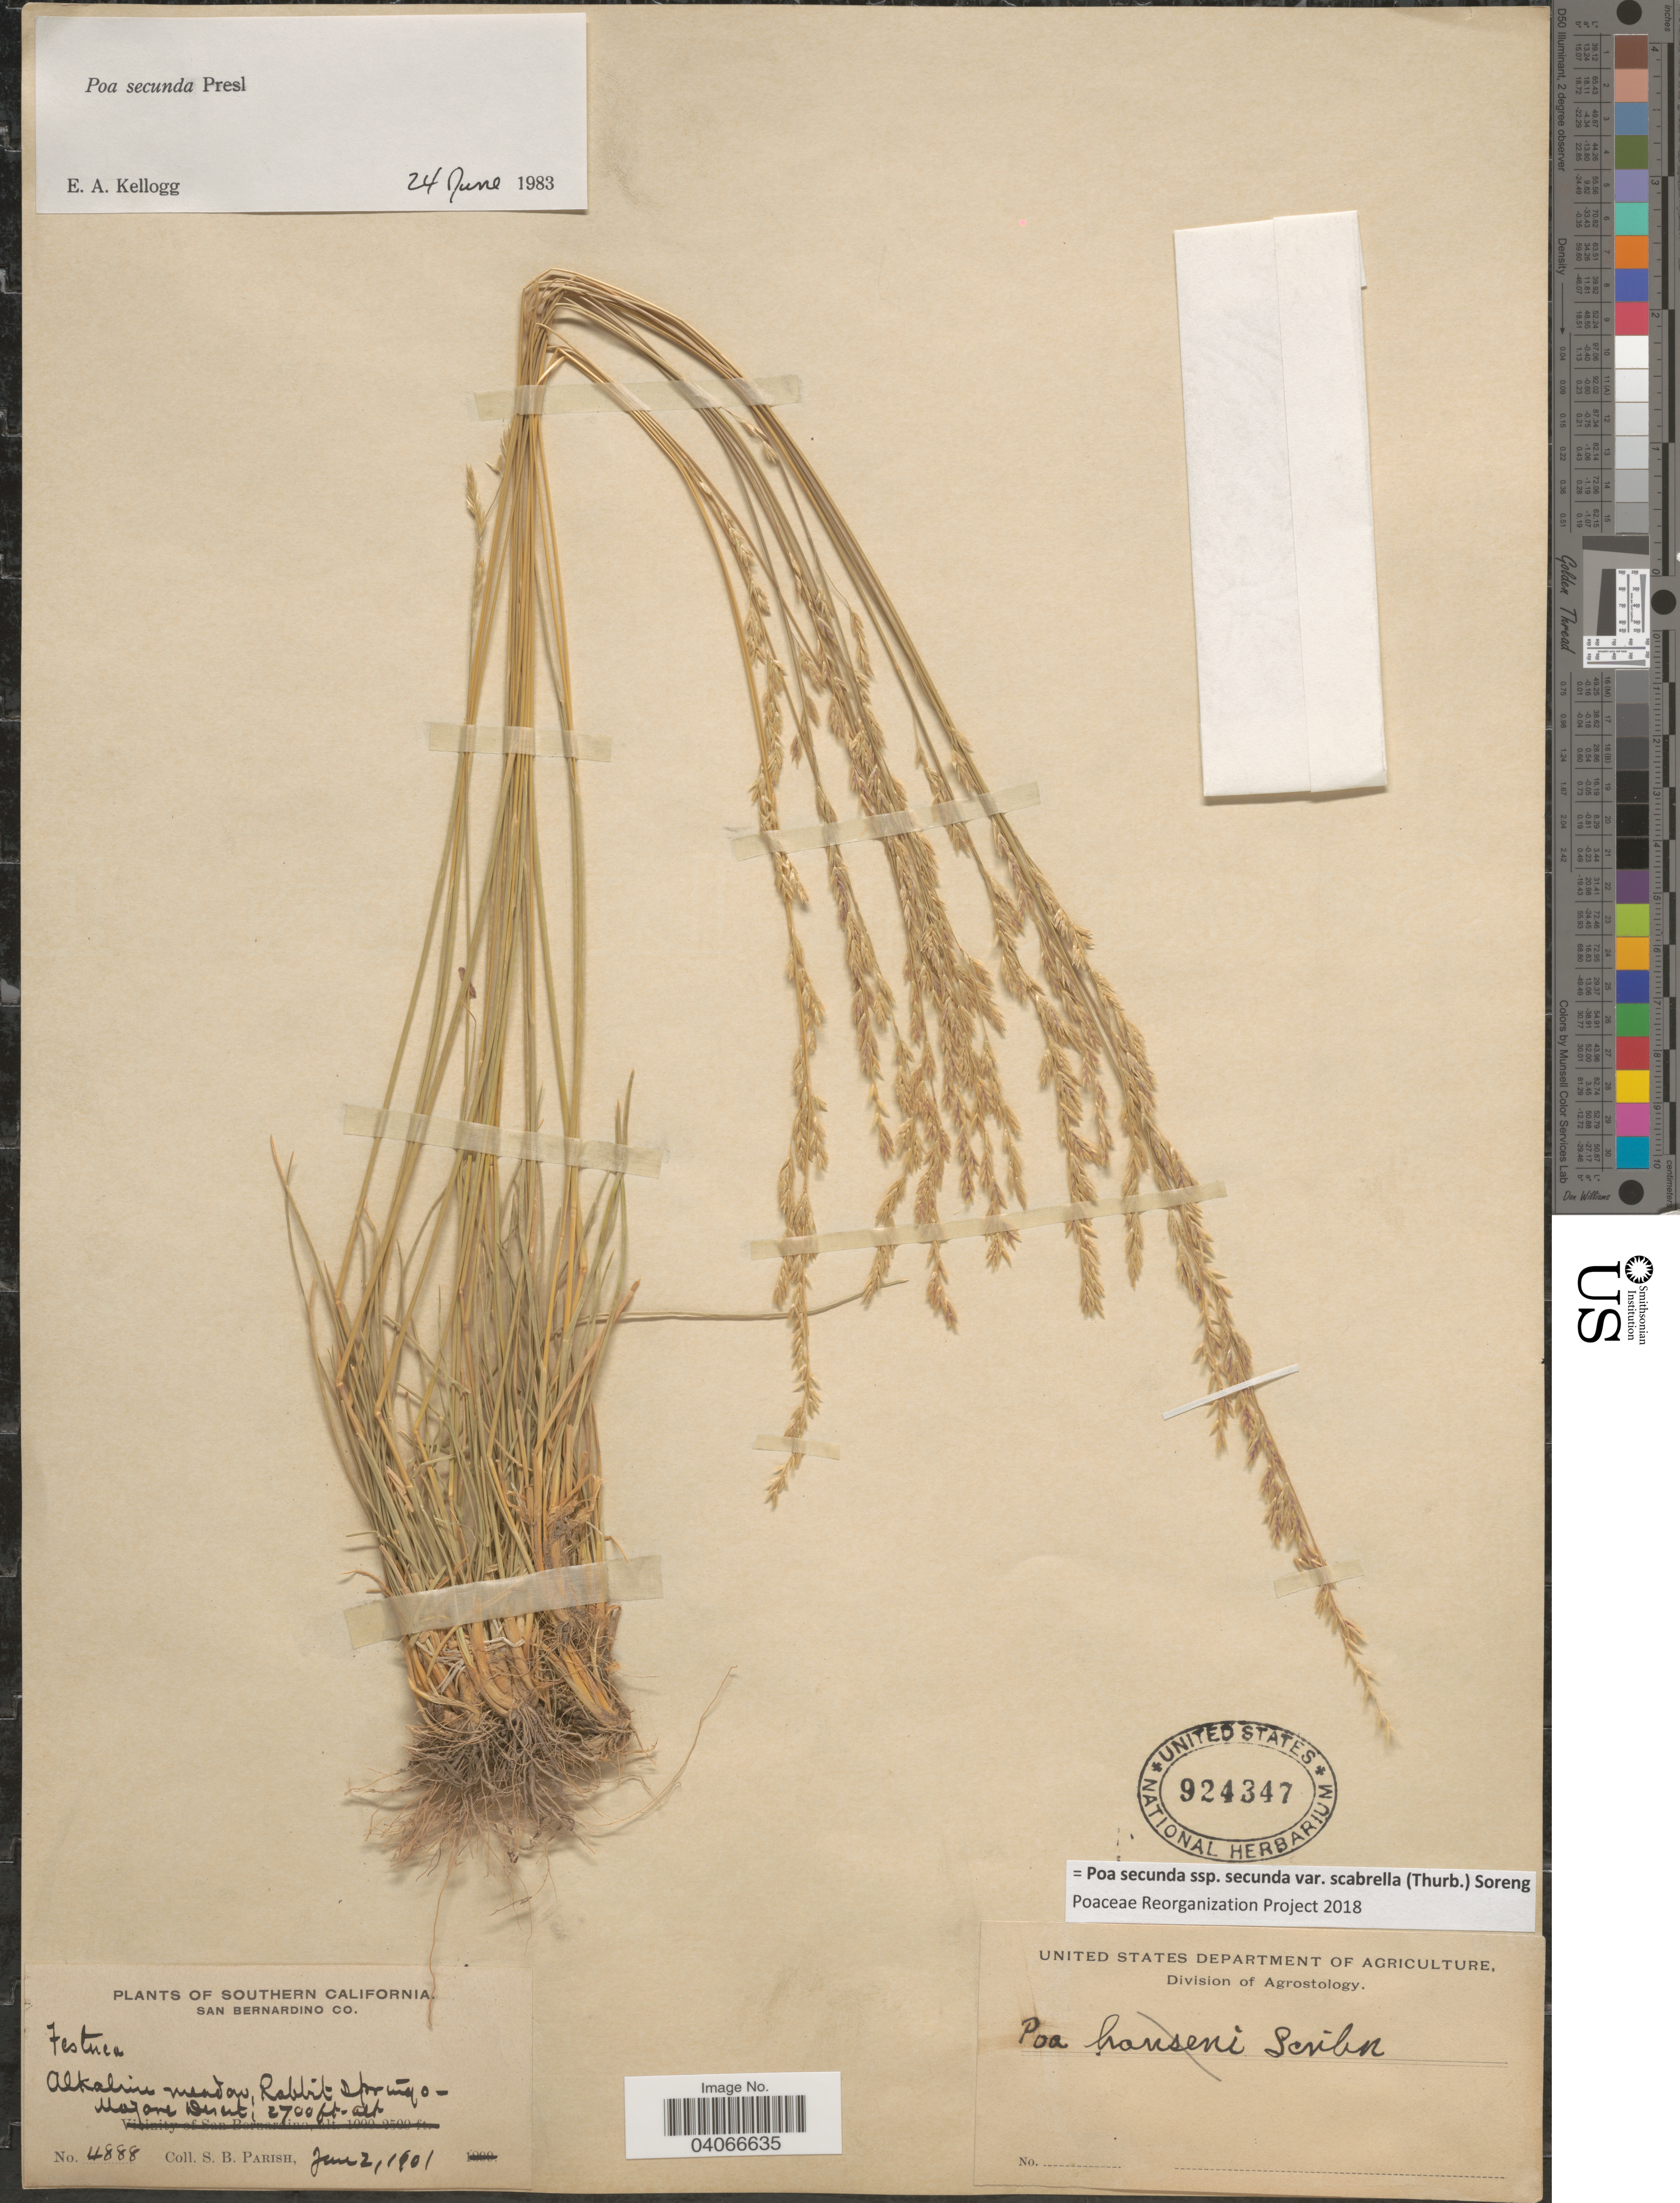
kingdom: Plantae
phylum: Tracheophyta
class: Liliopsida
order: Poales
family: Poaceae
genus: Poa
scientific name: Poa secunda subsp. secunda var. scabrella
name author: (Thurb.) Soreng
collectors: S. B. Parish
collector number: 4888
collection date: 1901-06-02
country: United States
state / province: California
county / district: San Bernardino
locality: Southern California. San Bernardino Co. Alkaline meadow, Rabbit Springs- Mohave Desert.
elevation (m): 823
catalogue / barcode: US 924347